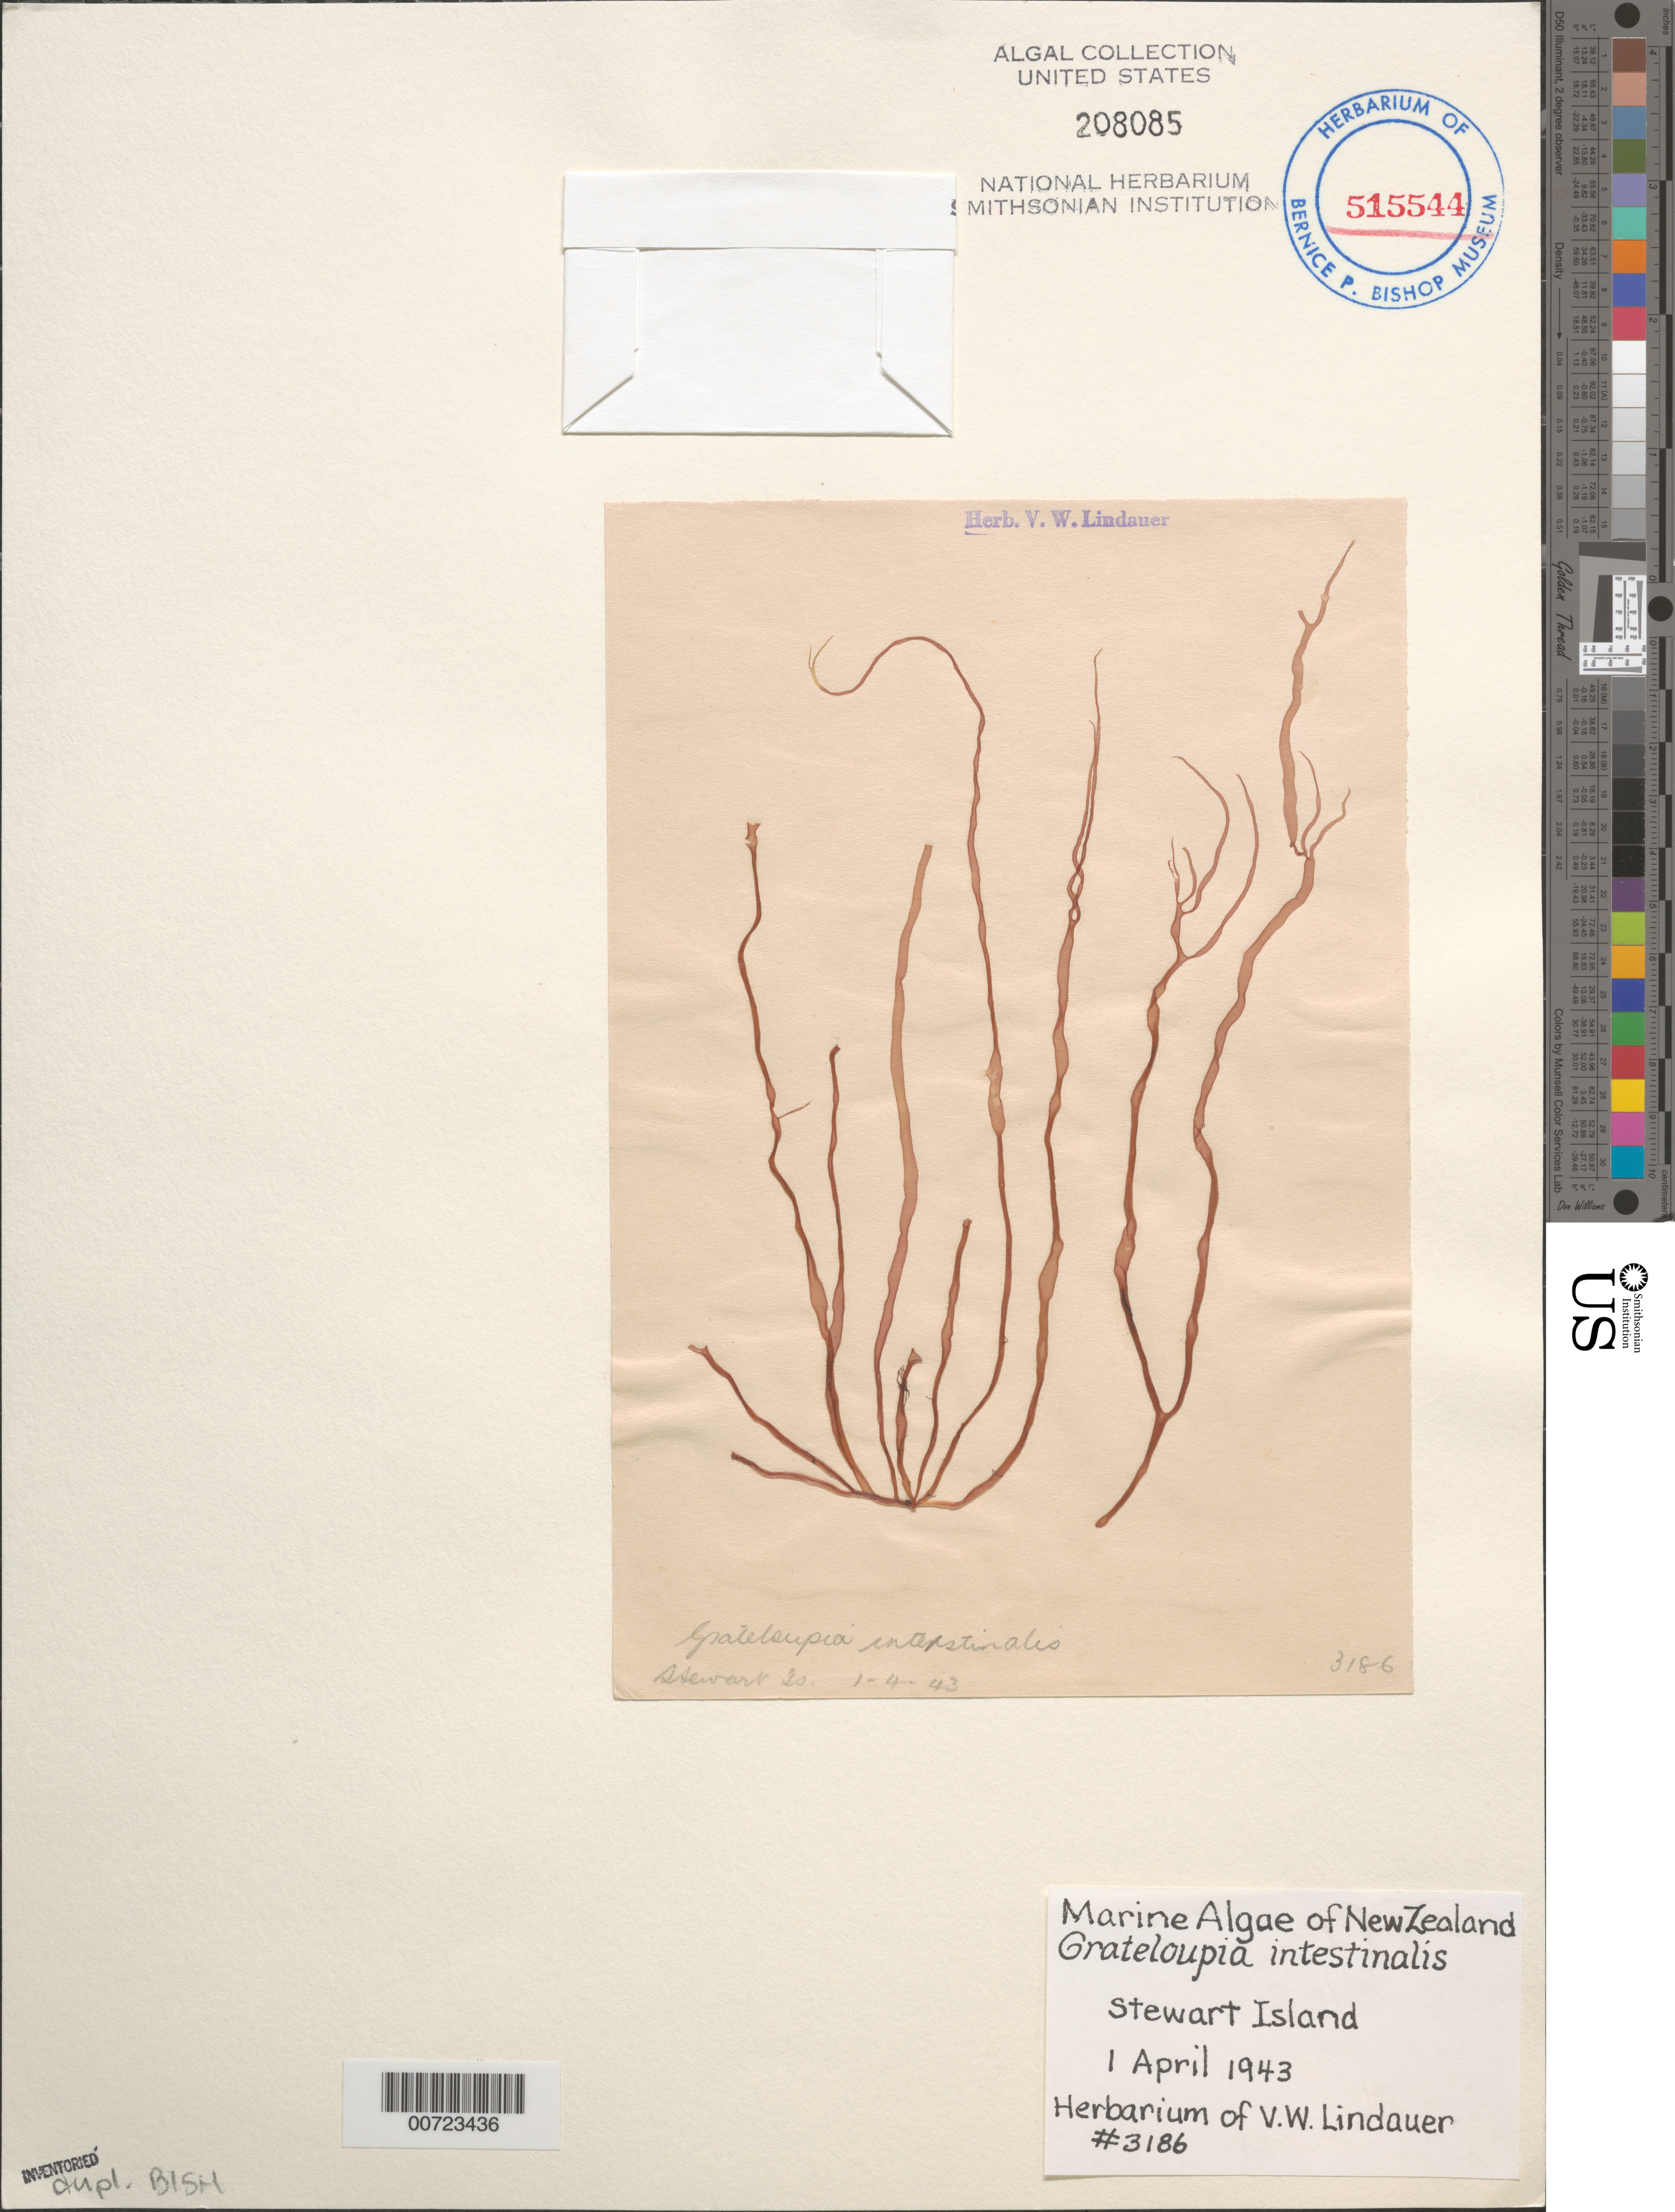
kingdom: Plantae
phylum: Rhodophyta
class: Florideophyceae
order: Halymeniales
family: Halymeniaceae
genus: Glaphyrosiphon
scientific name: Glaphyrosiphon intestinalis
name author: (Harv.) Leister & W.A. Nelson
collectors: V. Lindauer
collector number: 3186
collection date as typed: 01 Apr 1943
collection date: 1943-04-01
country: New Zealand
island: Stewart Island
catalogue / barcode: US 208085